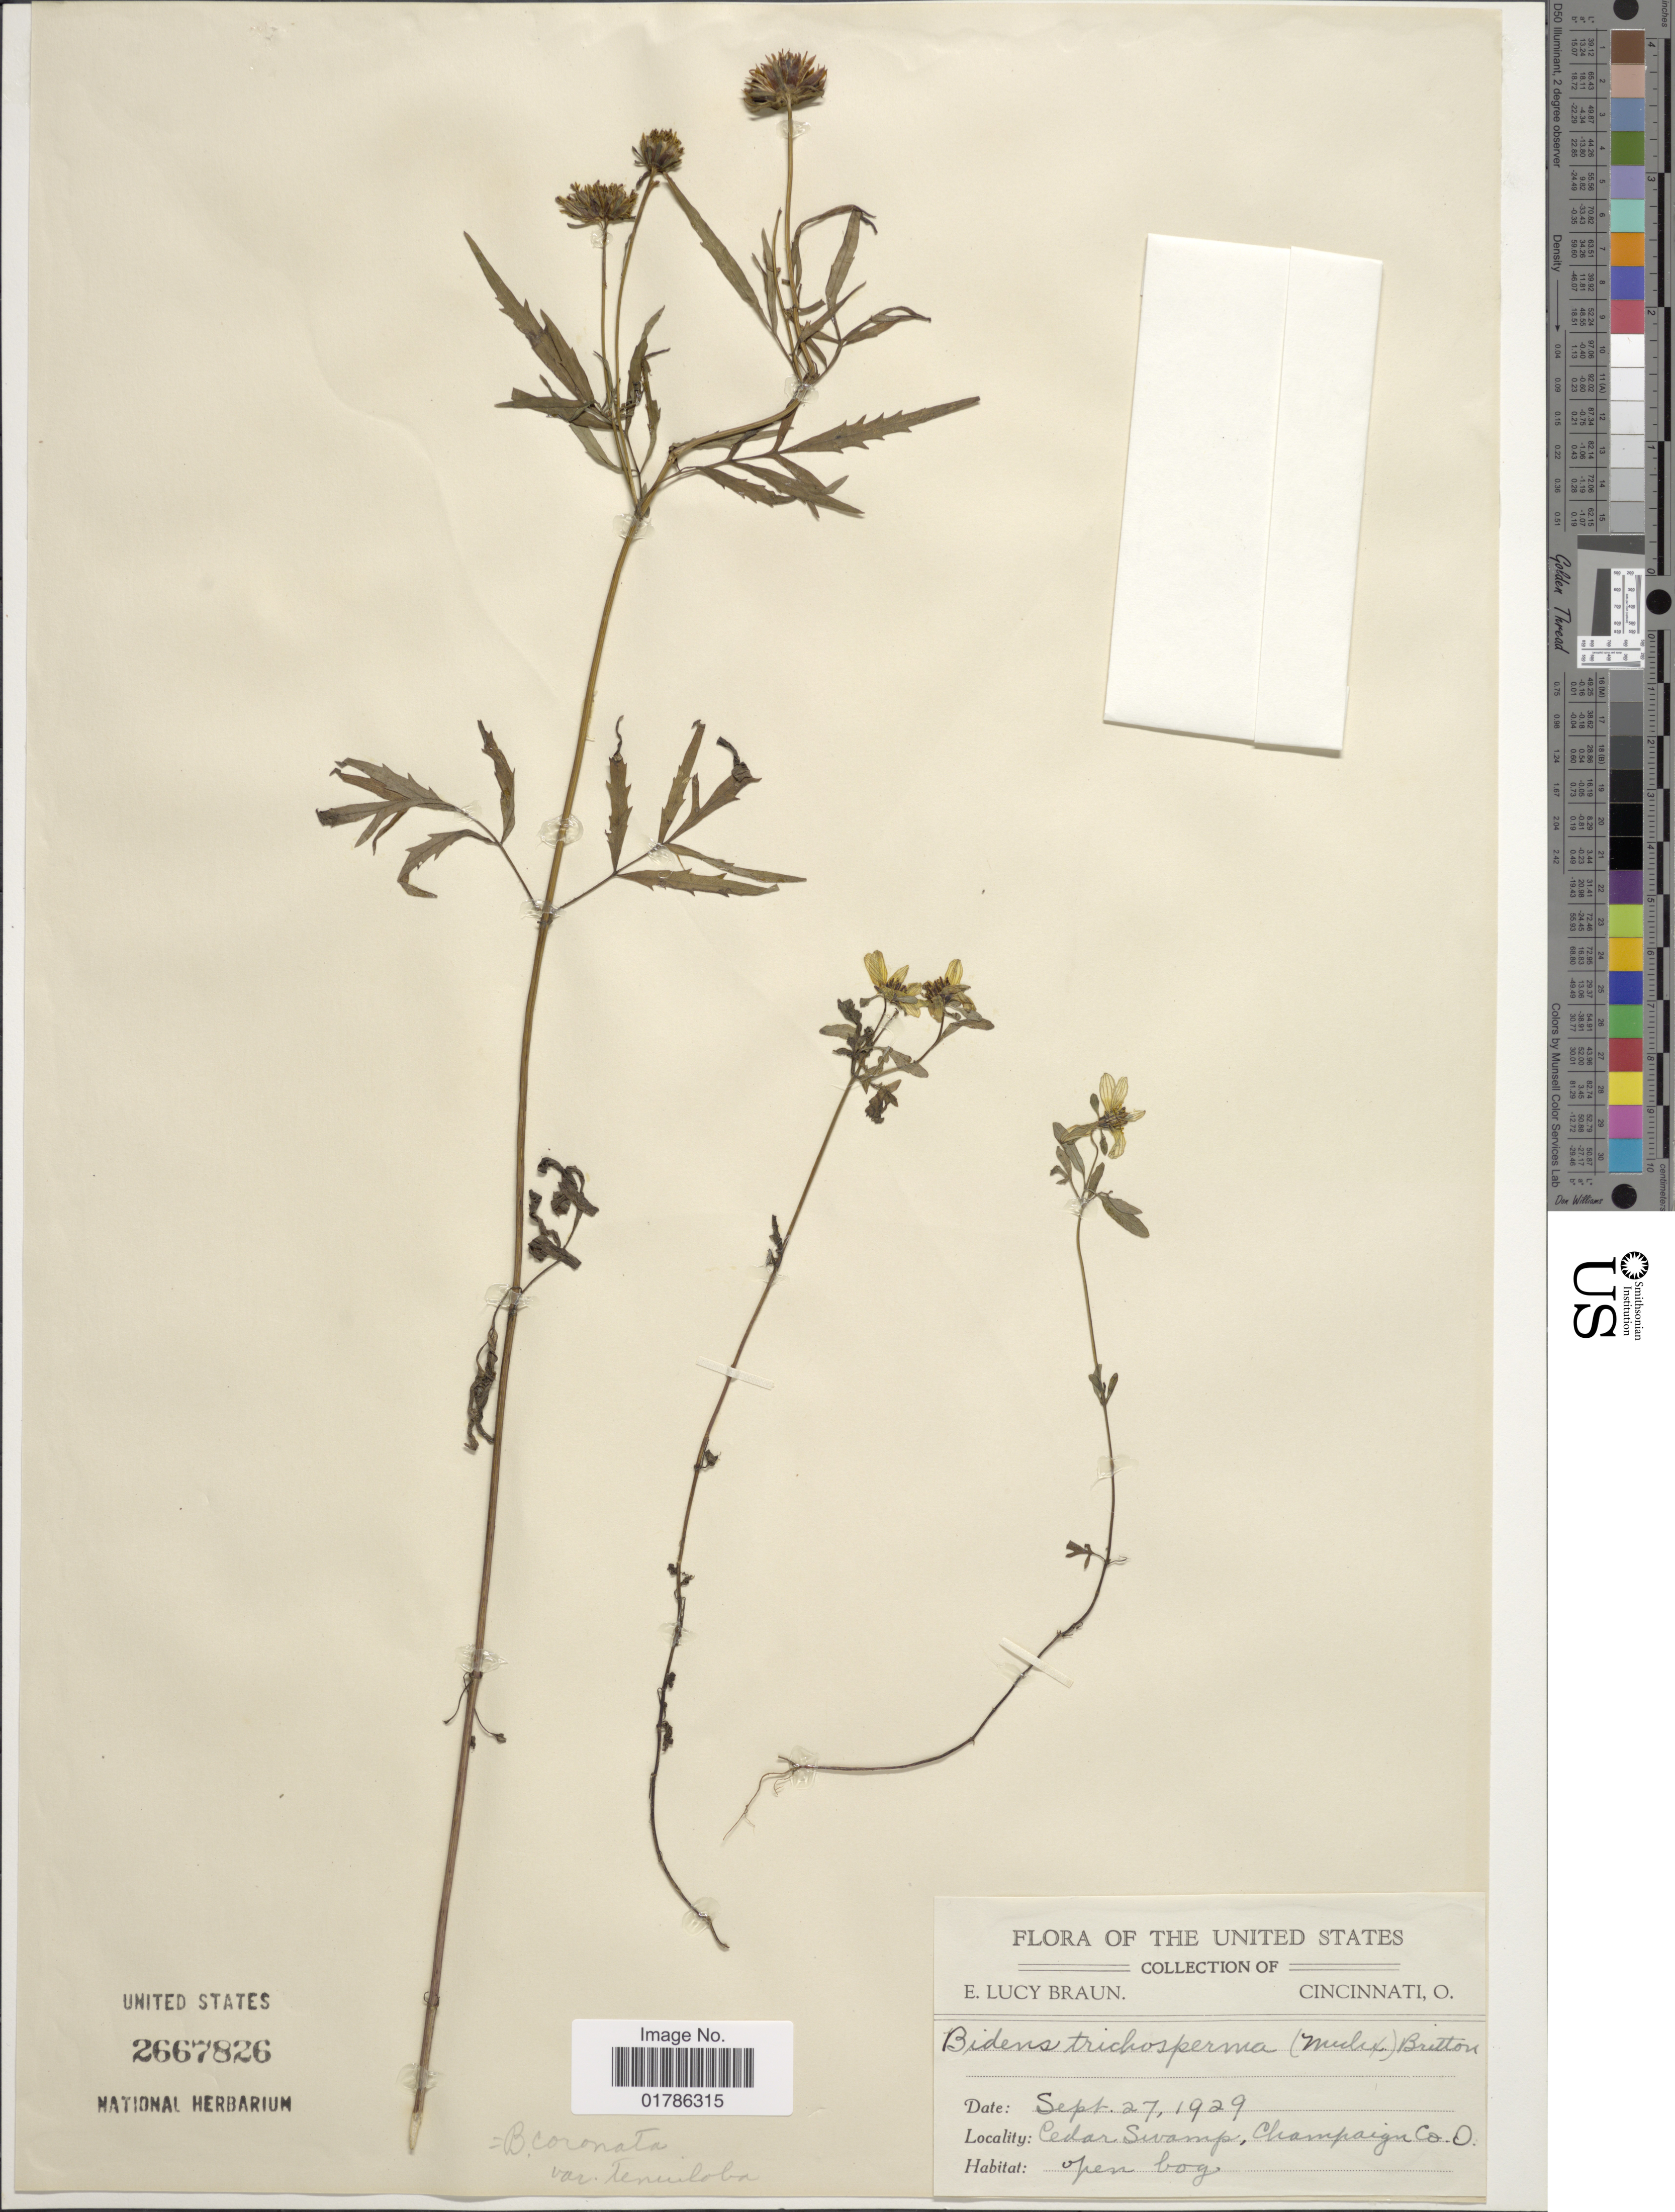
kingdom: Plantae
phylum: Tracheophyta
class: Magnoliopsida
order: Asterales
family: Asteraceae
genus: Bidens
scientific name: Bidens coronata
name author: (L.) Britton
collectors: E. L. Braun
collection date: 1929-09-27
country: United States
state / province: Ohio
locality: Cedar Swamp, Champaign Co.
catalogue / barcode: US 2667826